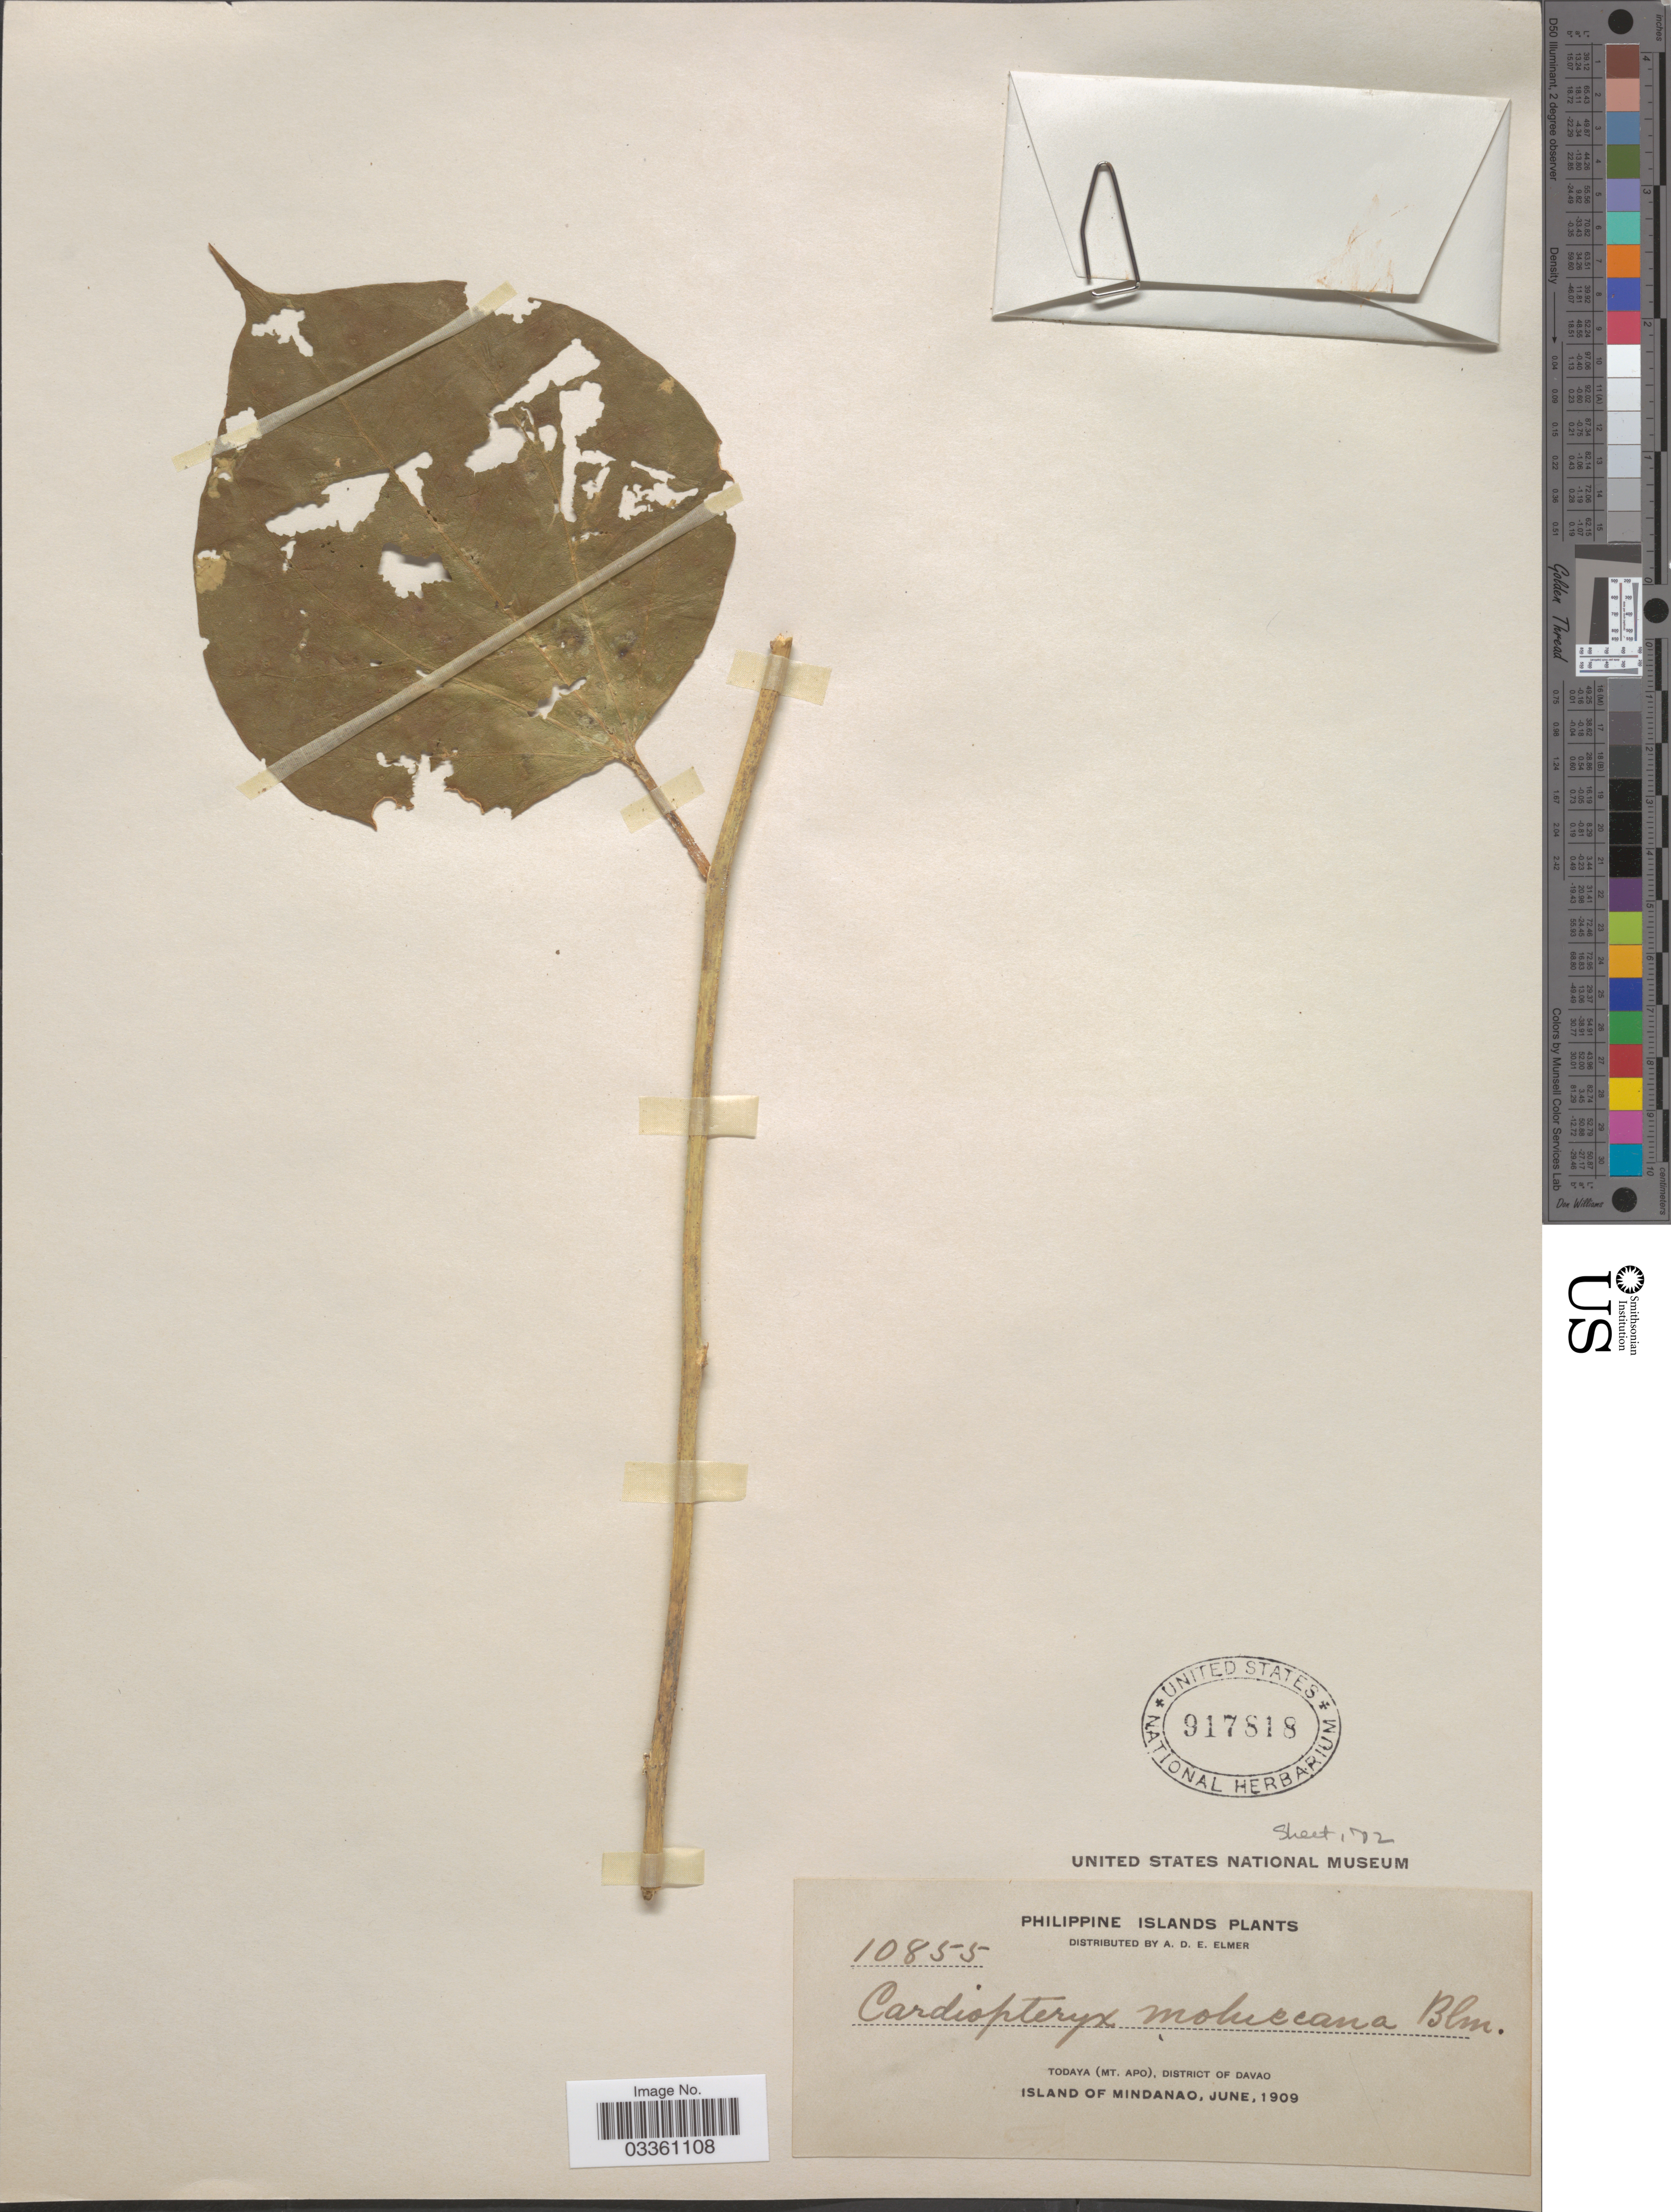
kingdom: Plantae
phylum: Tracheophyta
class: Magnoliopsida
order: Cardiopteridales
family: Cardiopteridaceae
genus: Cardiopteris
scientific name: Cardiopteris moluccana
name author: Blume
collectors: A. D. E. Elmer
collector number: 10855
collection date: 1909-06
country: Philippines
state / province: Davao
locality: Philippine Islands. Todaya (Mt. Apo). District of Davao. Island of Mindanao.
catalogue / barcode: US 917818